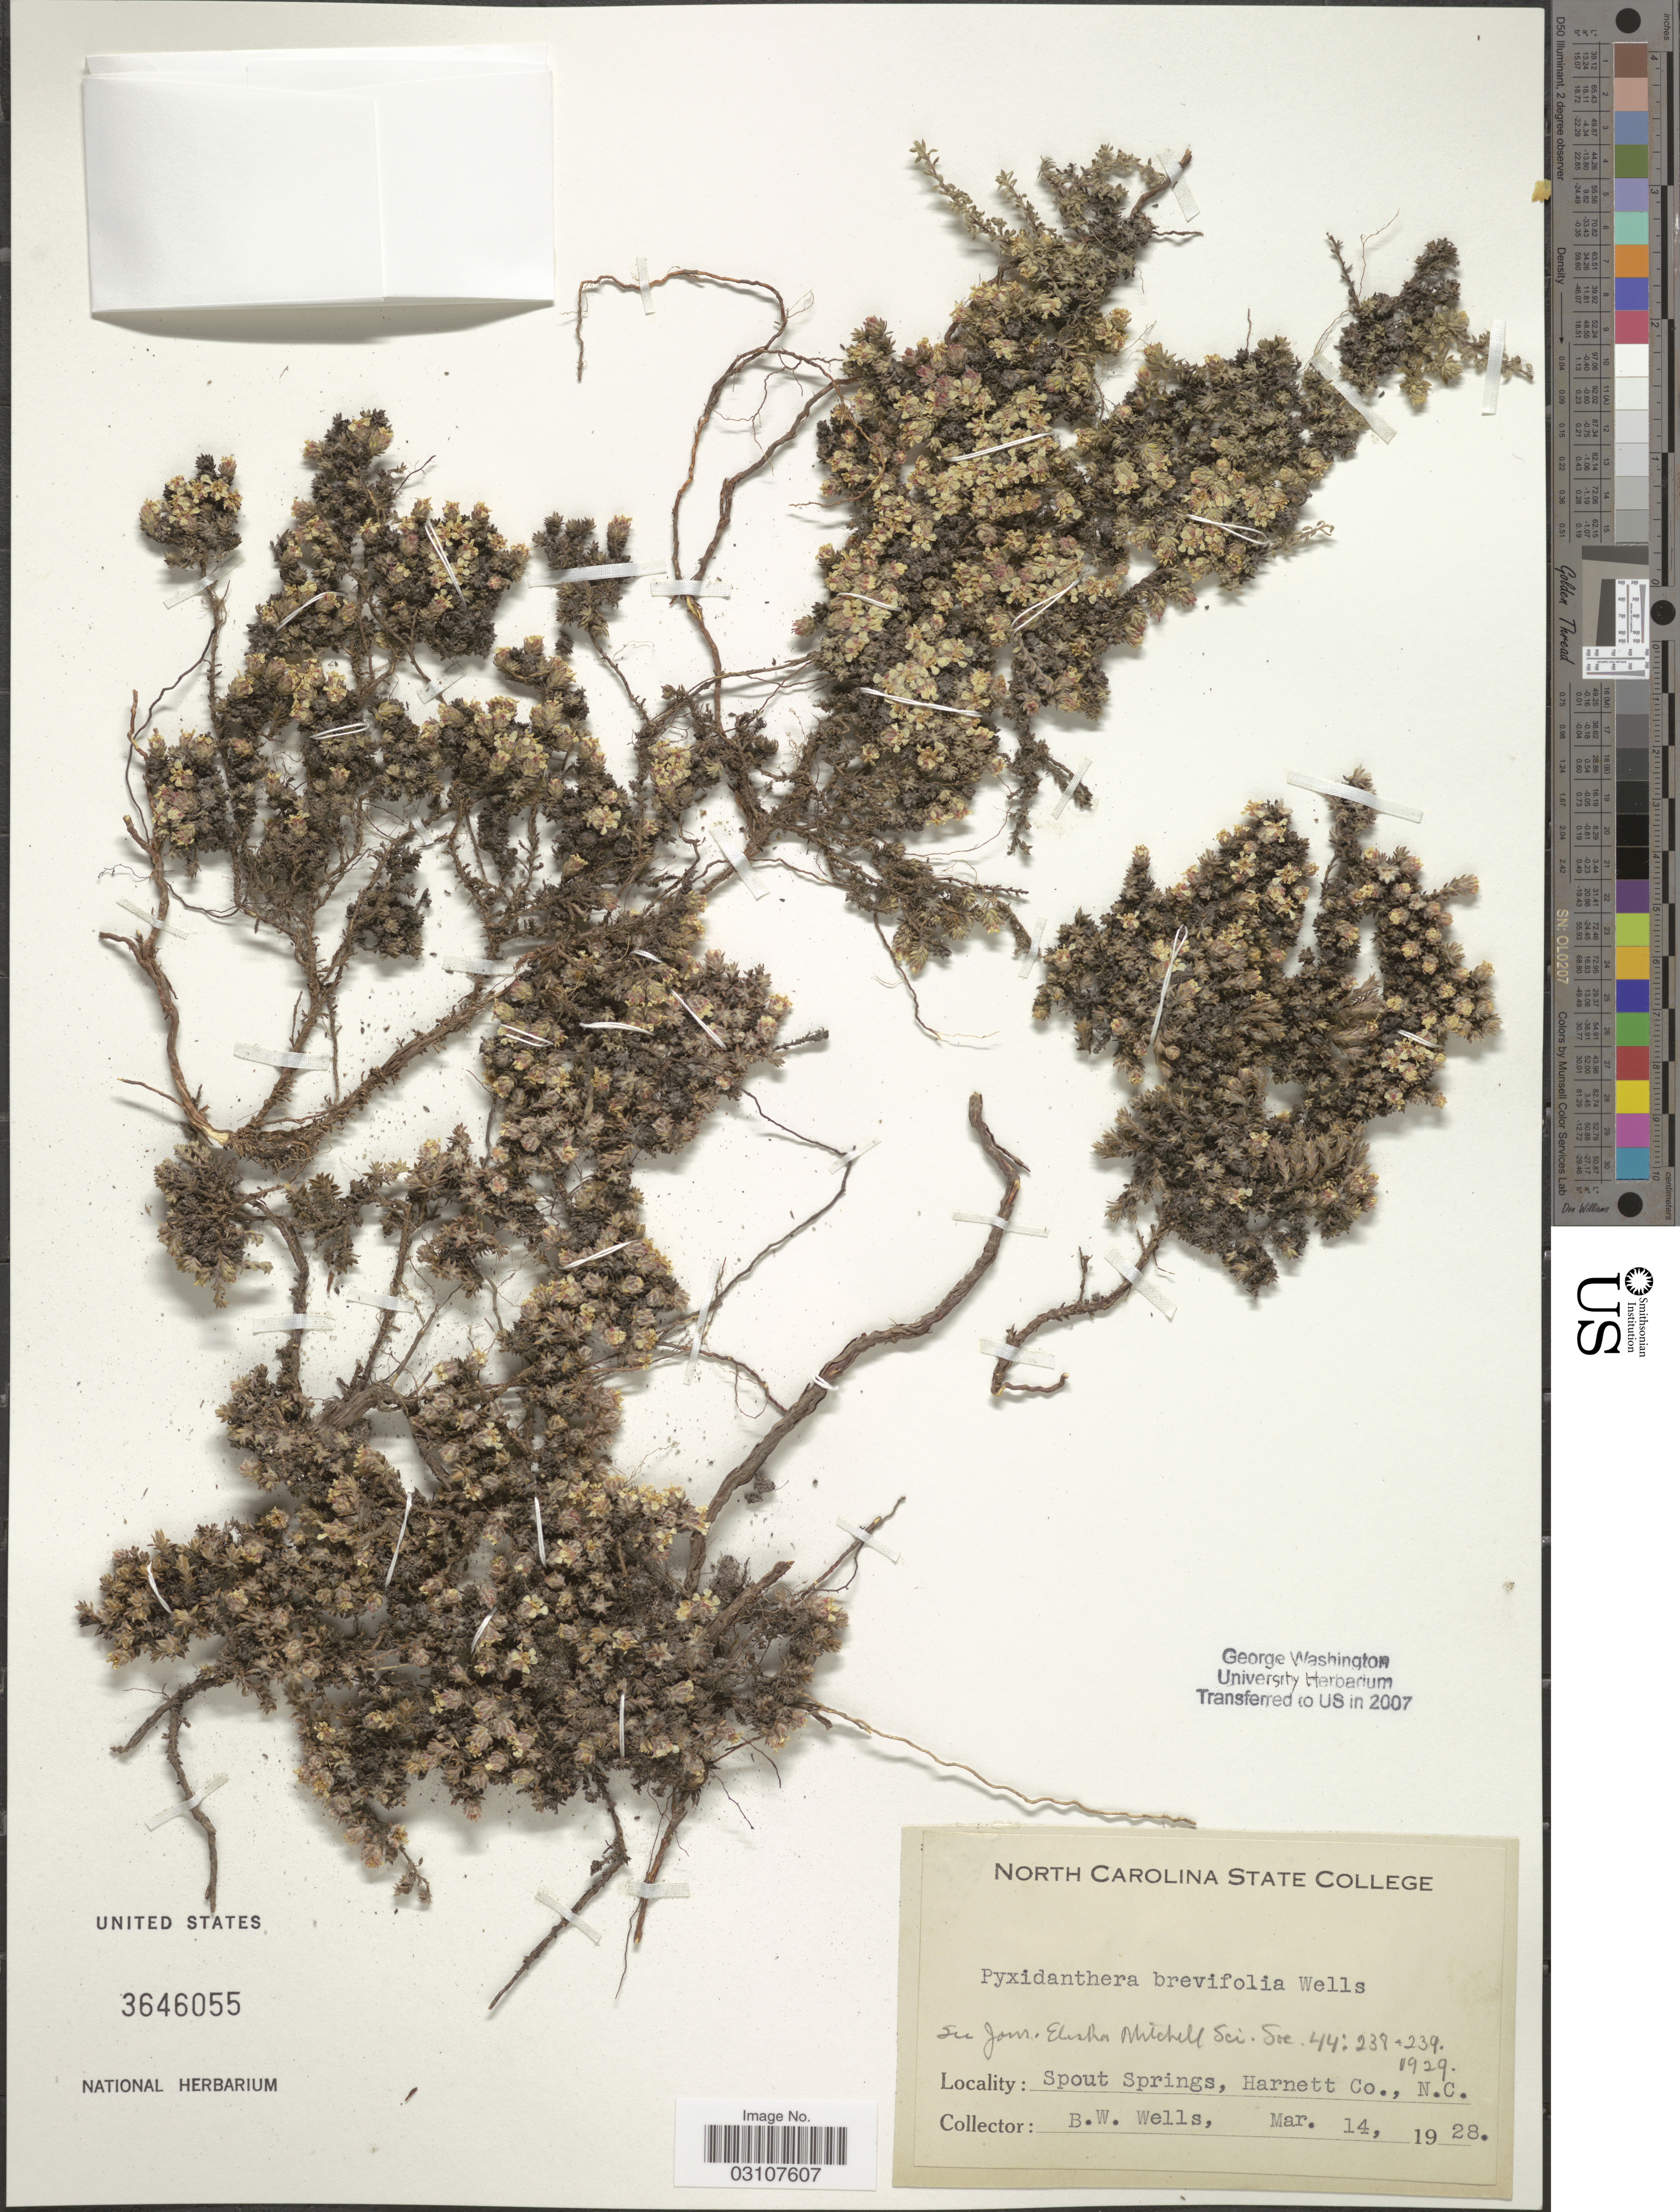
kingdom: Plantae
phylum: Tracheophyta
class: Magnoliopsida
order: Ericales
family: Diapensiaceae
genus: Pyxidanthera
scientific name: Pyxidanthera brevifolia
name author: Wells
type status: Possible Type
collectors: B. Wells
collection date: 1928-03-14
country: United States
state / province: North Carolina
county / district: Harnett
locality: Spout Springs, Harnett Co.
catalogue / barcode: US 3646055